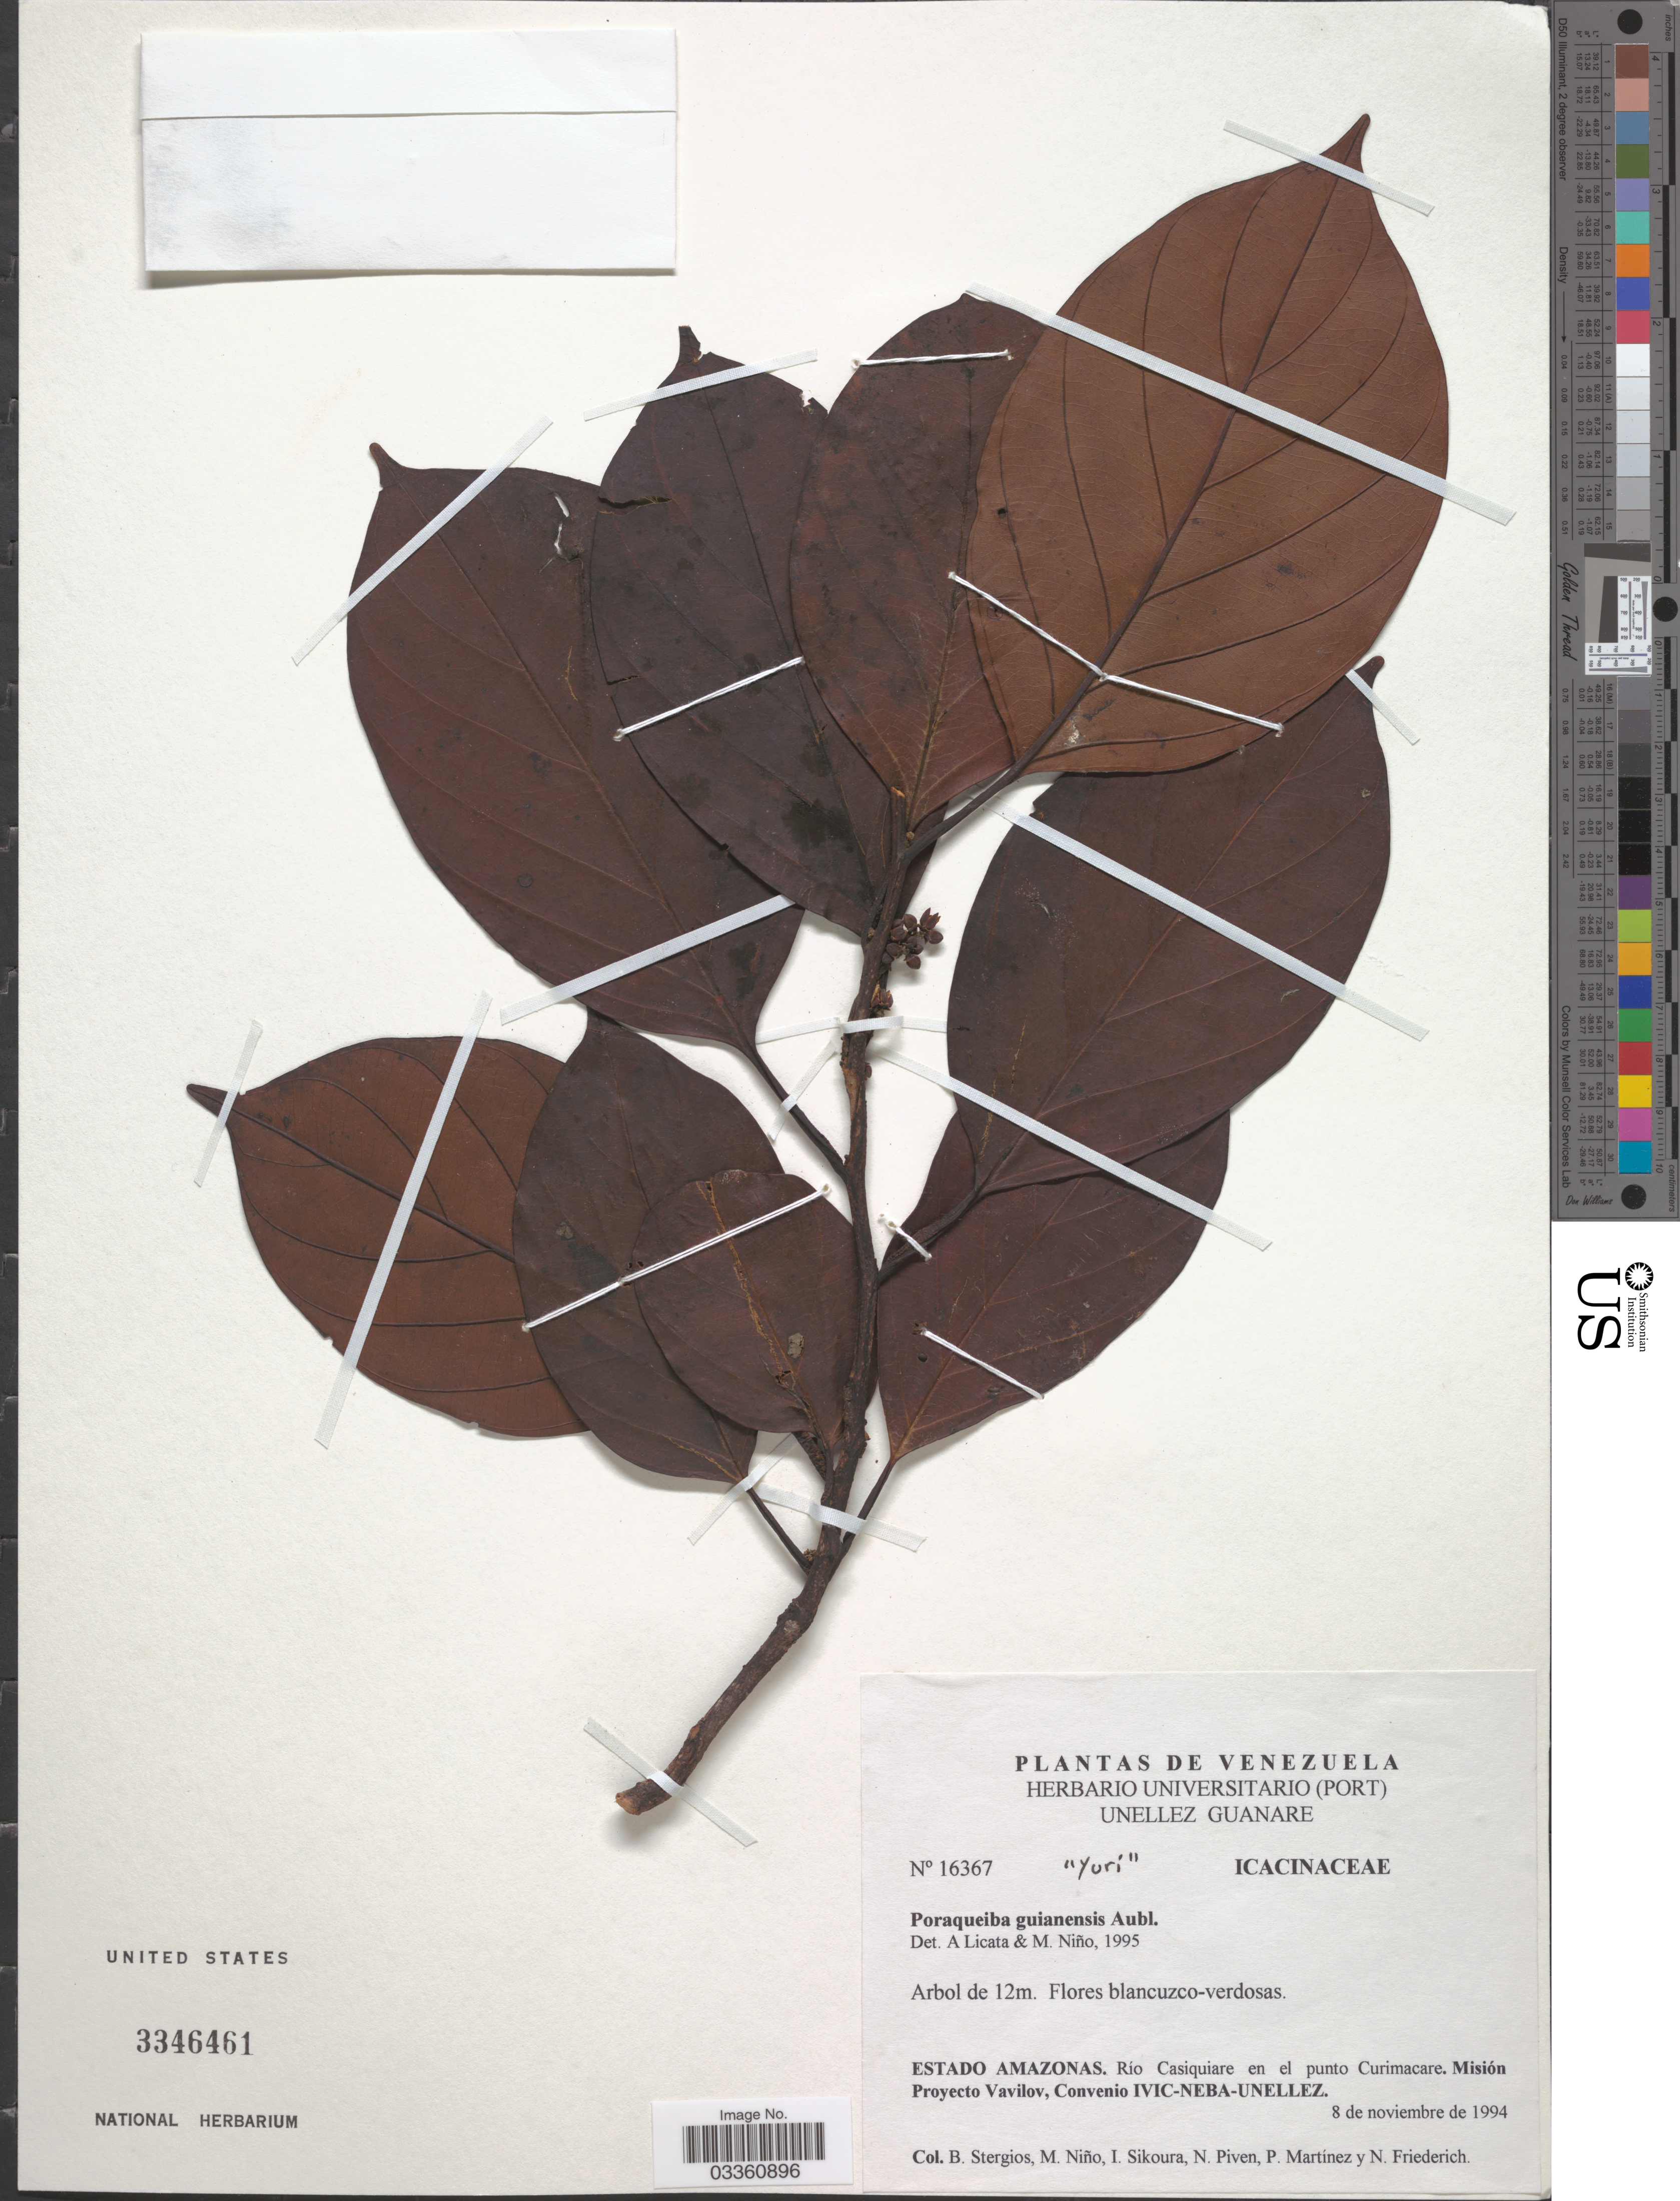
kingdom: Plantae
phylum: Tracheophyta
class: Magnoliopsida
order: Metteniusales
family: Metteniusaceae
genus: Poraqueiba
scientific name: Poraqueiba guianensis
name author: Aubl.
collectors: B. G. Stergios, S. M. Niño, I. Sikoura, N. Piven, P. Martinez & N. Friederich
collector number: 16367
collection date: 1994-11-08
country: Venezuela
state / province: Amazonas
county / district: Río Negro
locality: Río Casiquiare en el punto Curimacare. Misión Proyecto Vavilov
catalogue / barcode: US 3346461